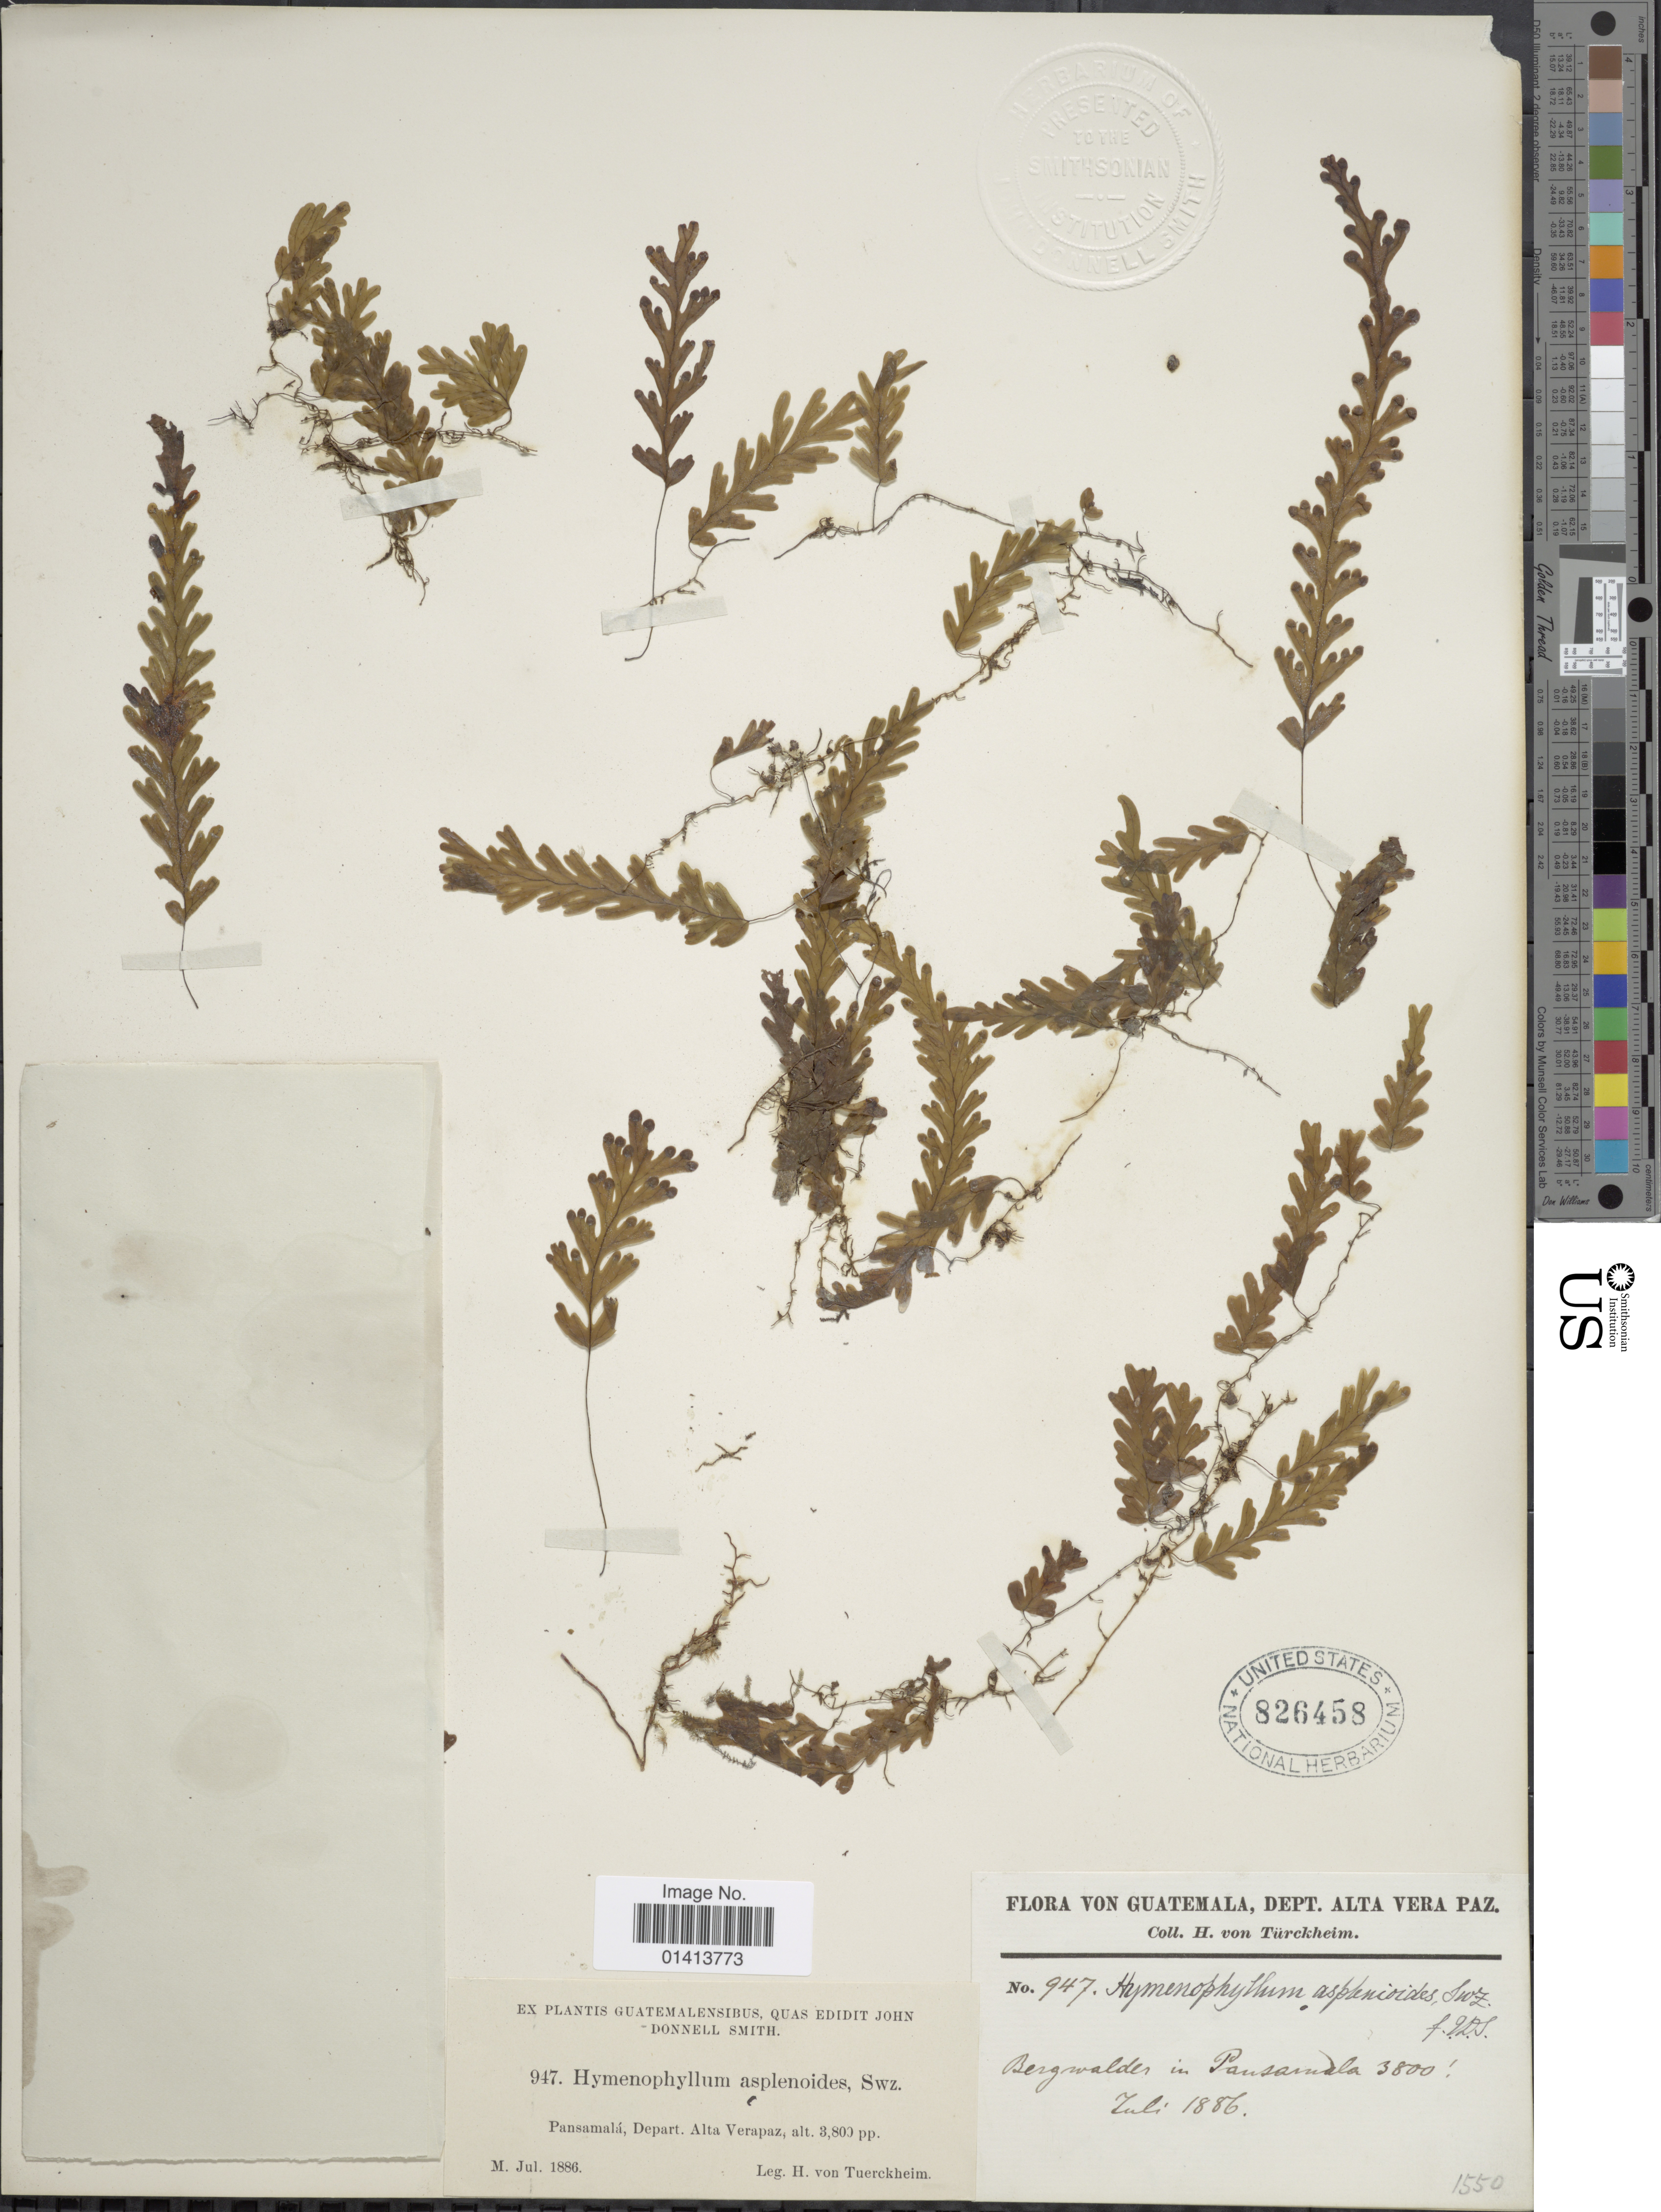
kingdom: Plantae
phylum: Tracheophyta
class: Polypodiopsida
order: Hymenophyllales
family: Hymenophyllaceae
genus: Hymenophyllum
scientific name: Hymenophyllum asplenioides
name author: (Sw.) Sw.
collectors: H. von Türckheim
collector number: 947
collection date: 1886-07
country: Guatemala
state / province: Alta Verapaz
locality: Pansamalá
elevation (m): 1158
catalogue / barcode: US 826458